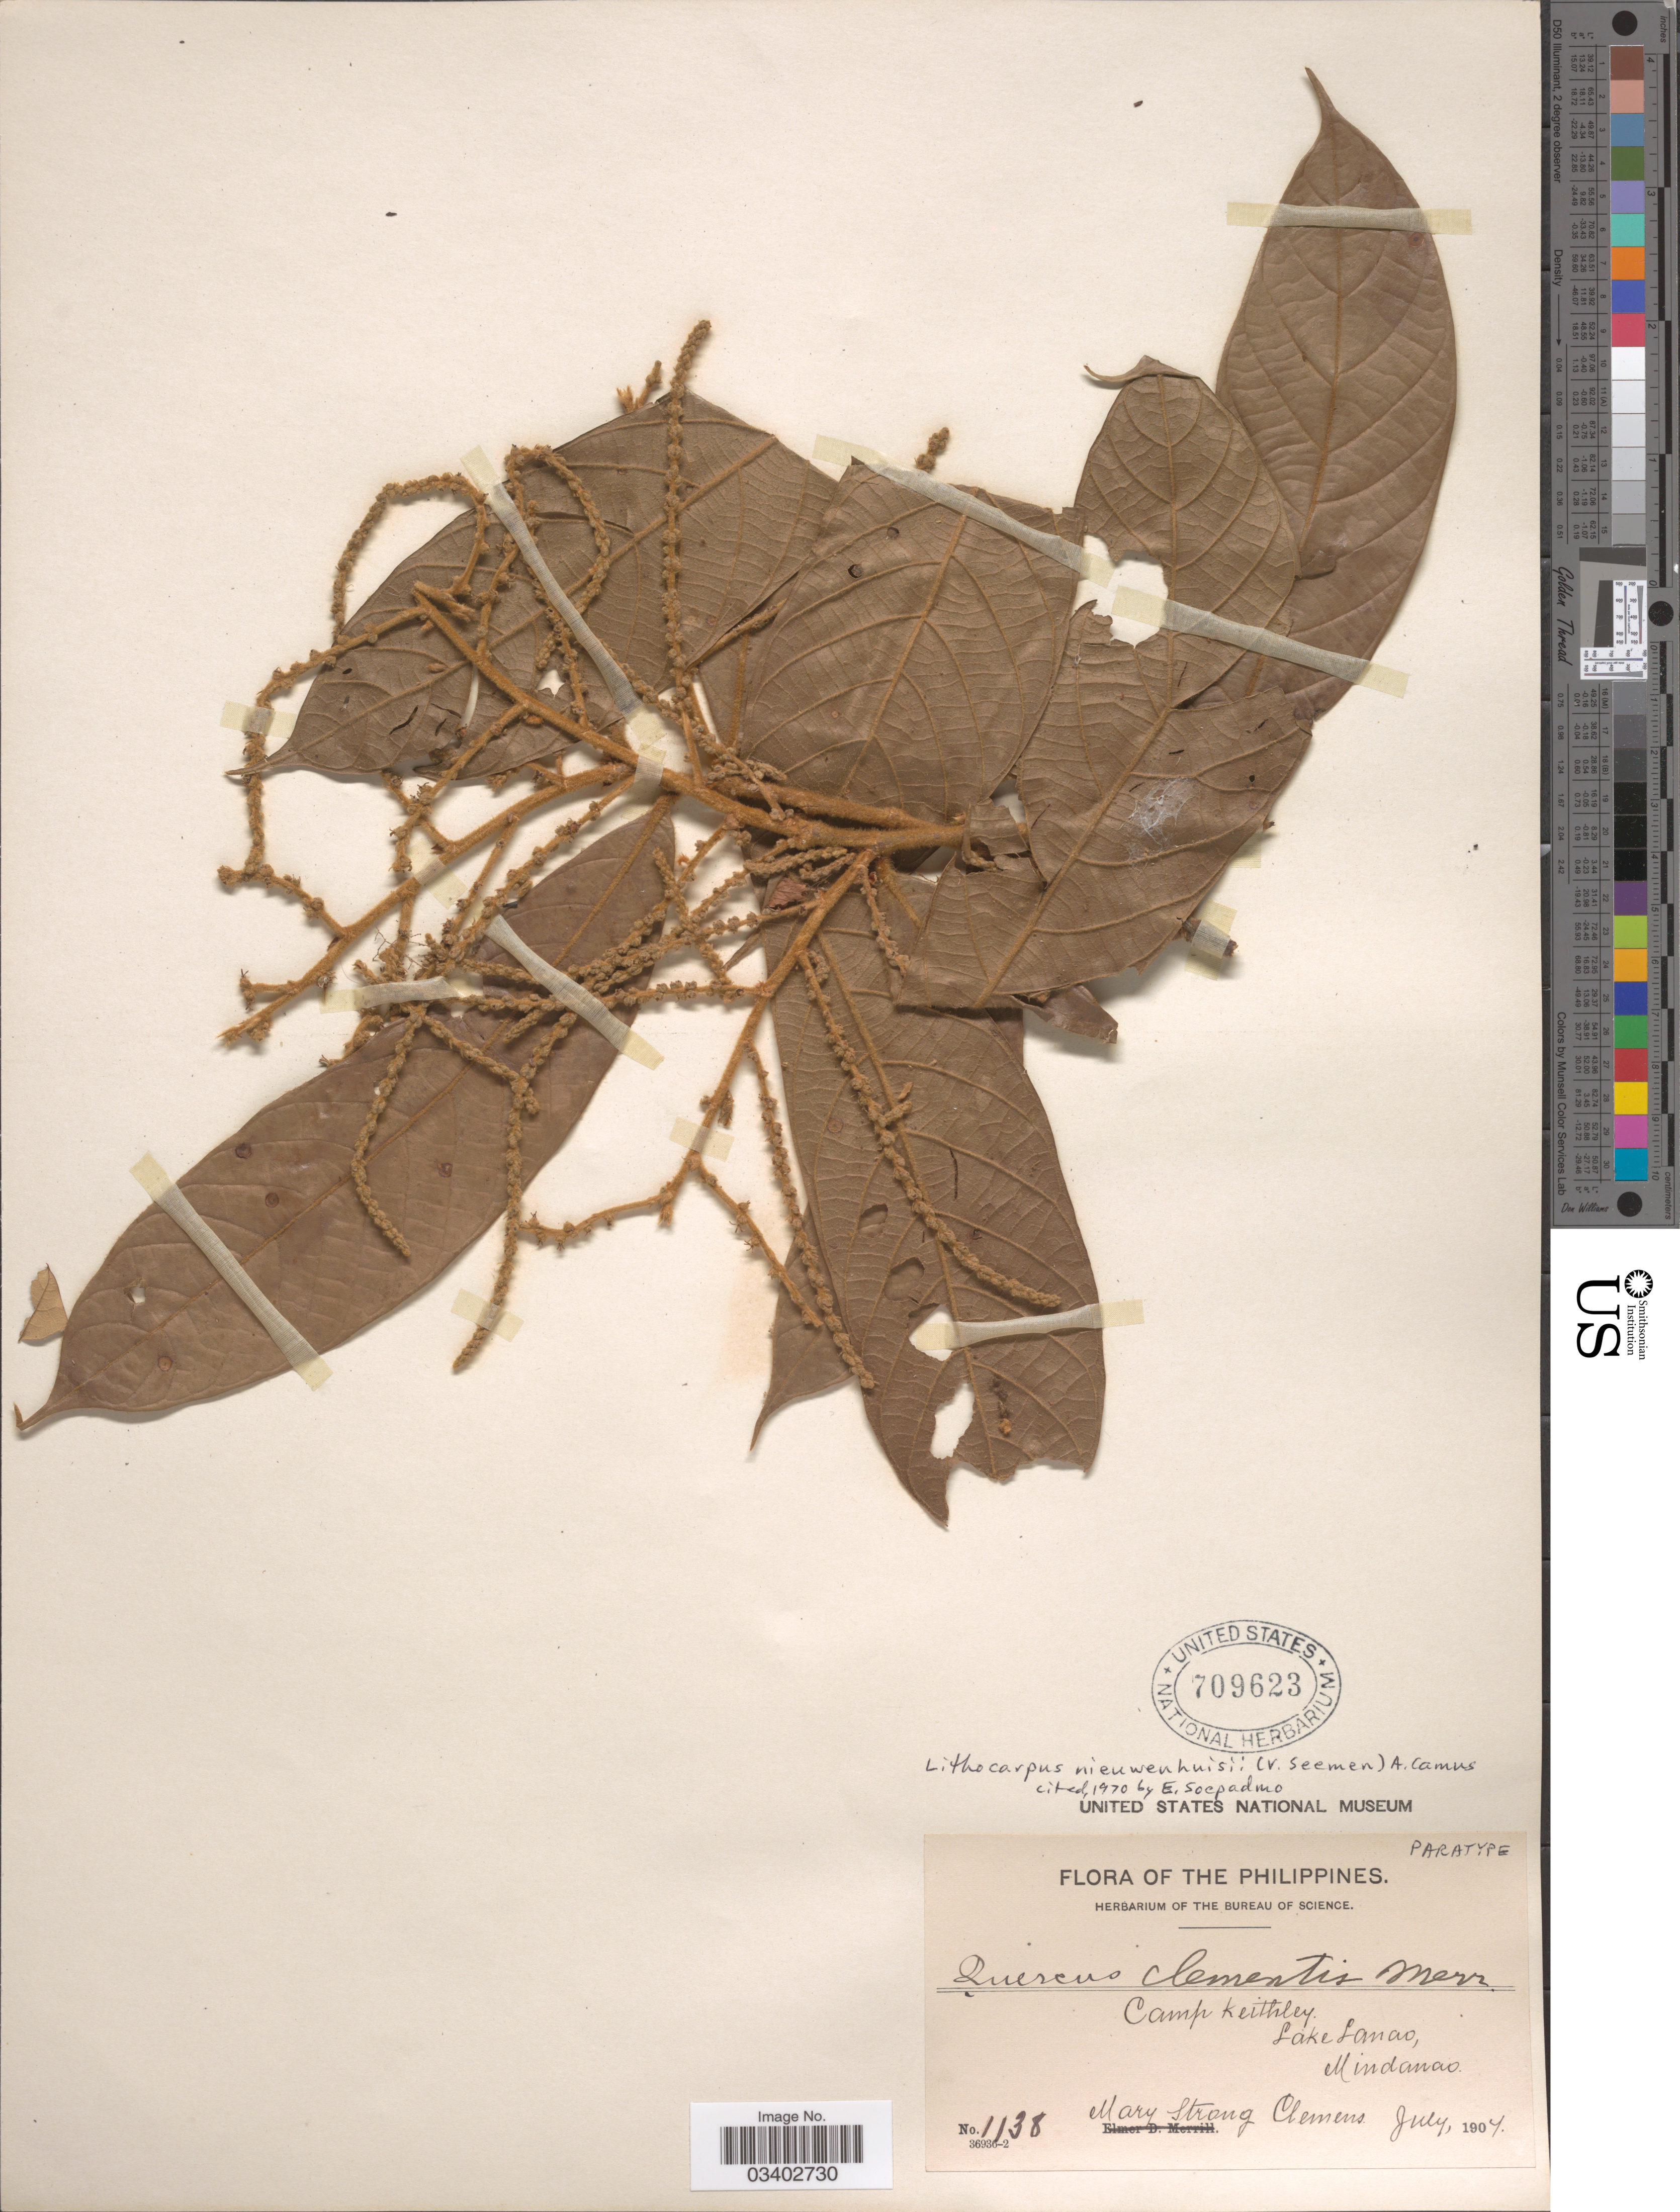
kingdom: Plantae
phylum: Tracheophyta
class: Magnoliopsida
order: Fagales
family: Fagaceae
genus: Lithocarpus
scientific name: Lithocarpus nieuwenhuisii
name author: (Seem.) A. Camus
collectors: M. S. Clemens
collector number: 1138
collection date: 1904-07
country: Philippines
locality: Camp Keithley. Lake Lanao, Mindanao.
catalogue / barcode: US 709623